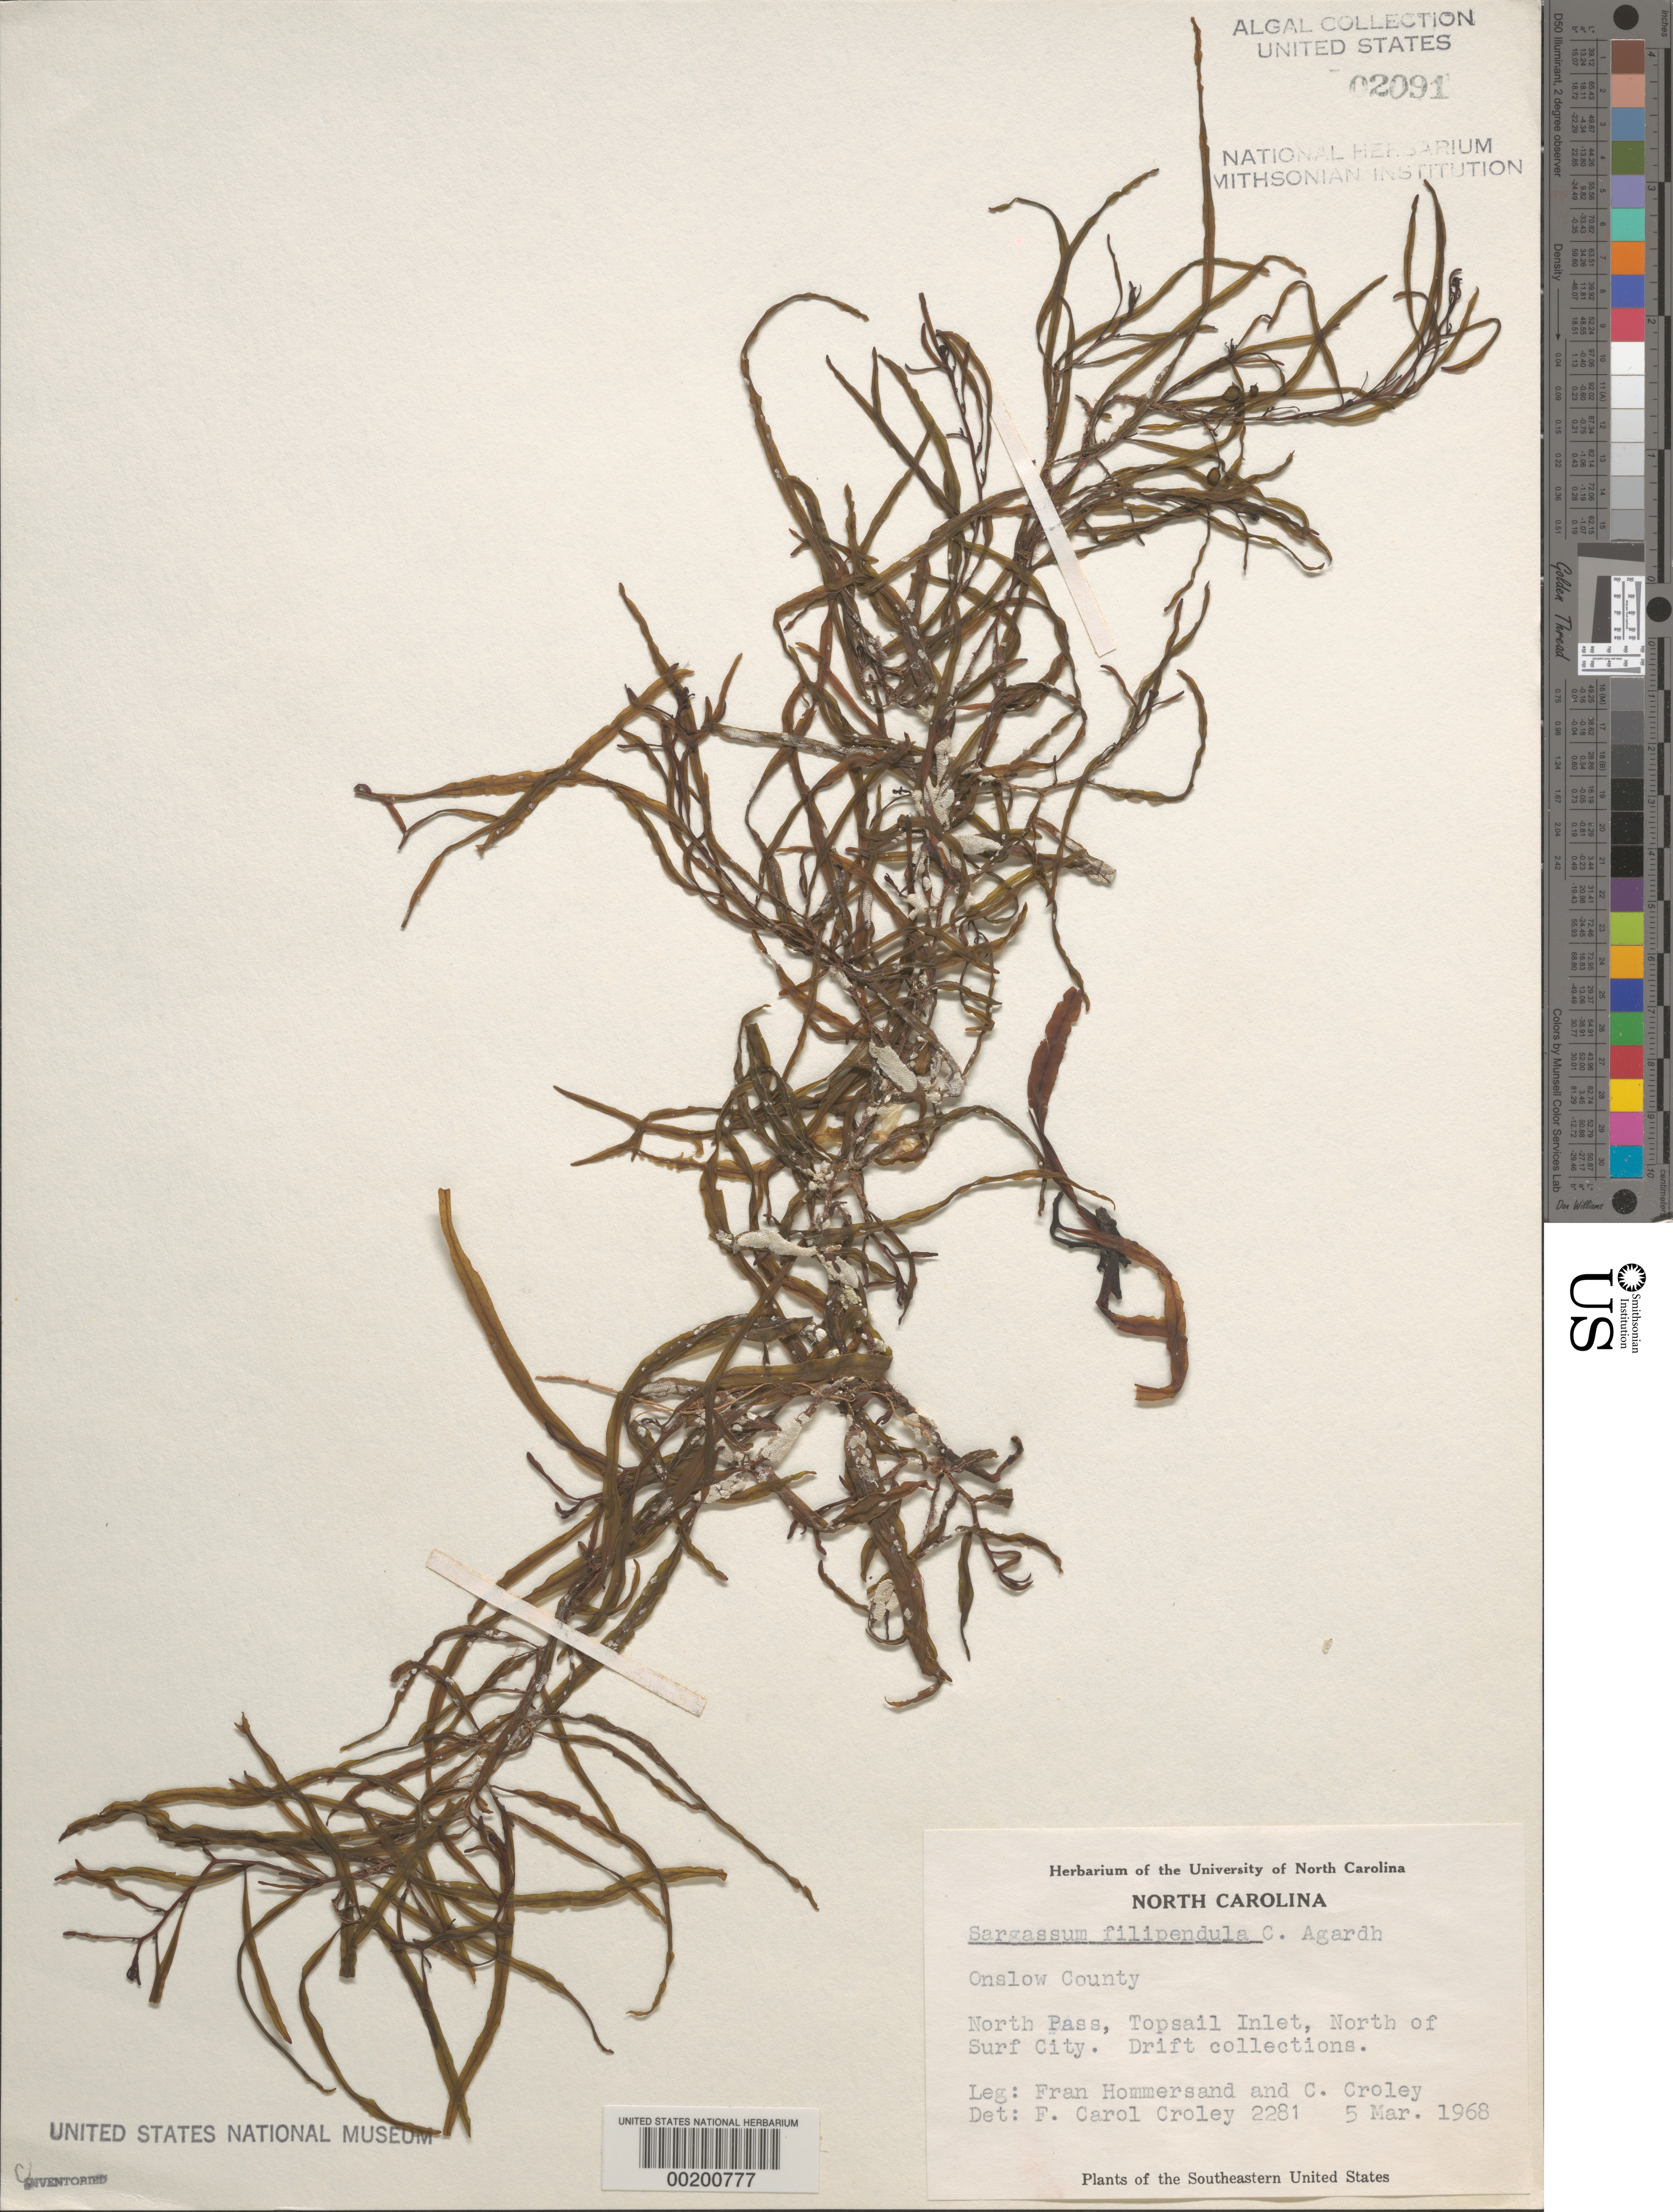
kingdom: Chromista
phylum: Ochrophyta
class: Phaeophyceae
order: Fucales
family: Sargassaceae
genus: Sargassum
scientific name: Sargassum filipendula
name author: C. Agardh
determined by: Croley, F. C.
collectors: F. Hommersand & F. C. Croley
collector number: FCC 2281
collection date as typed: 05 Mar 1968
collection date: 1968-03-05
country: United States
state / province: North Carolina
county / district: Onslow County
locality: North Pass, Topsail Inlet, north of Surf City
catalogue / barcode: US 2091